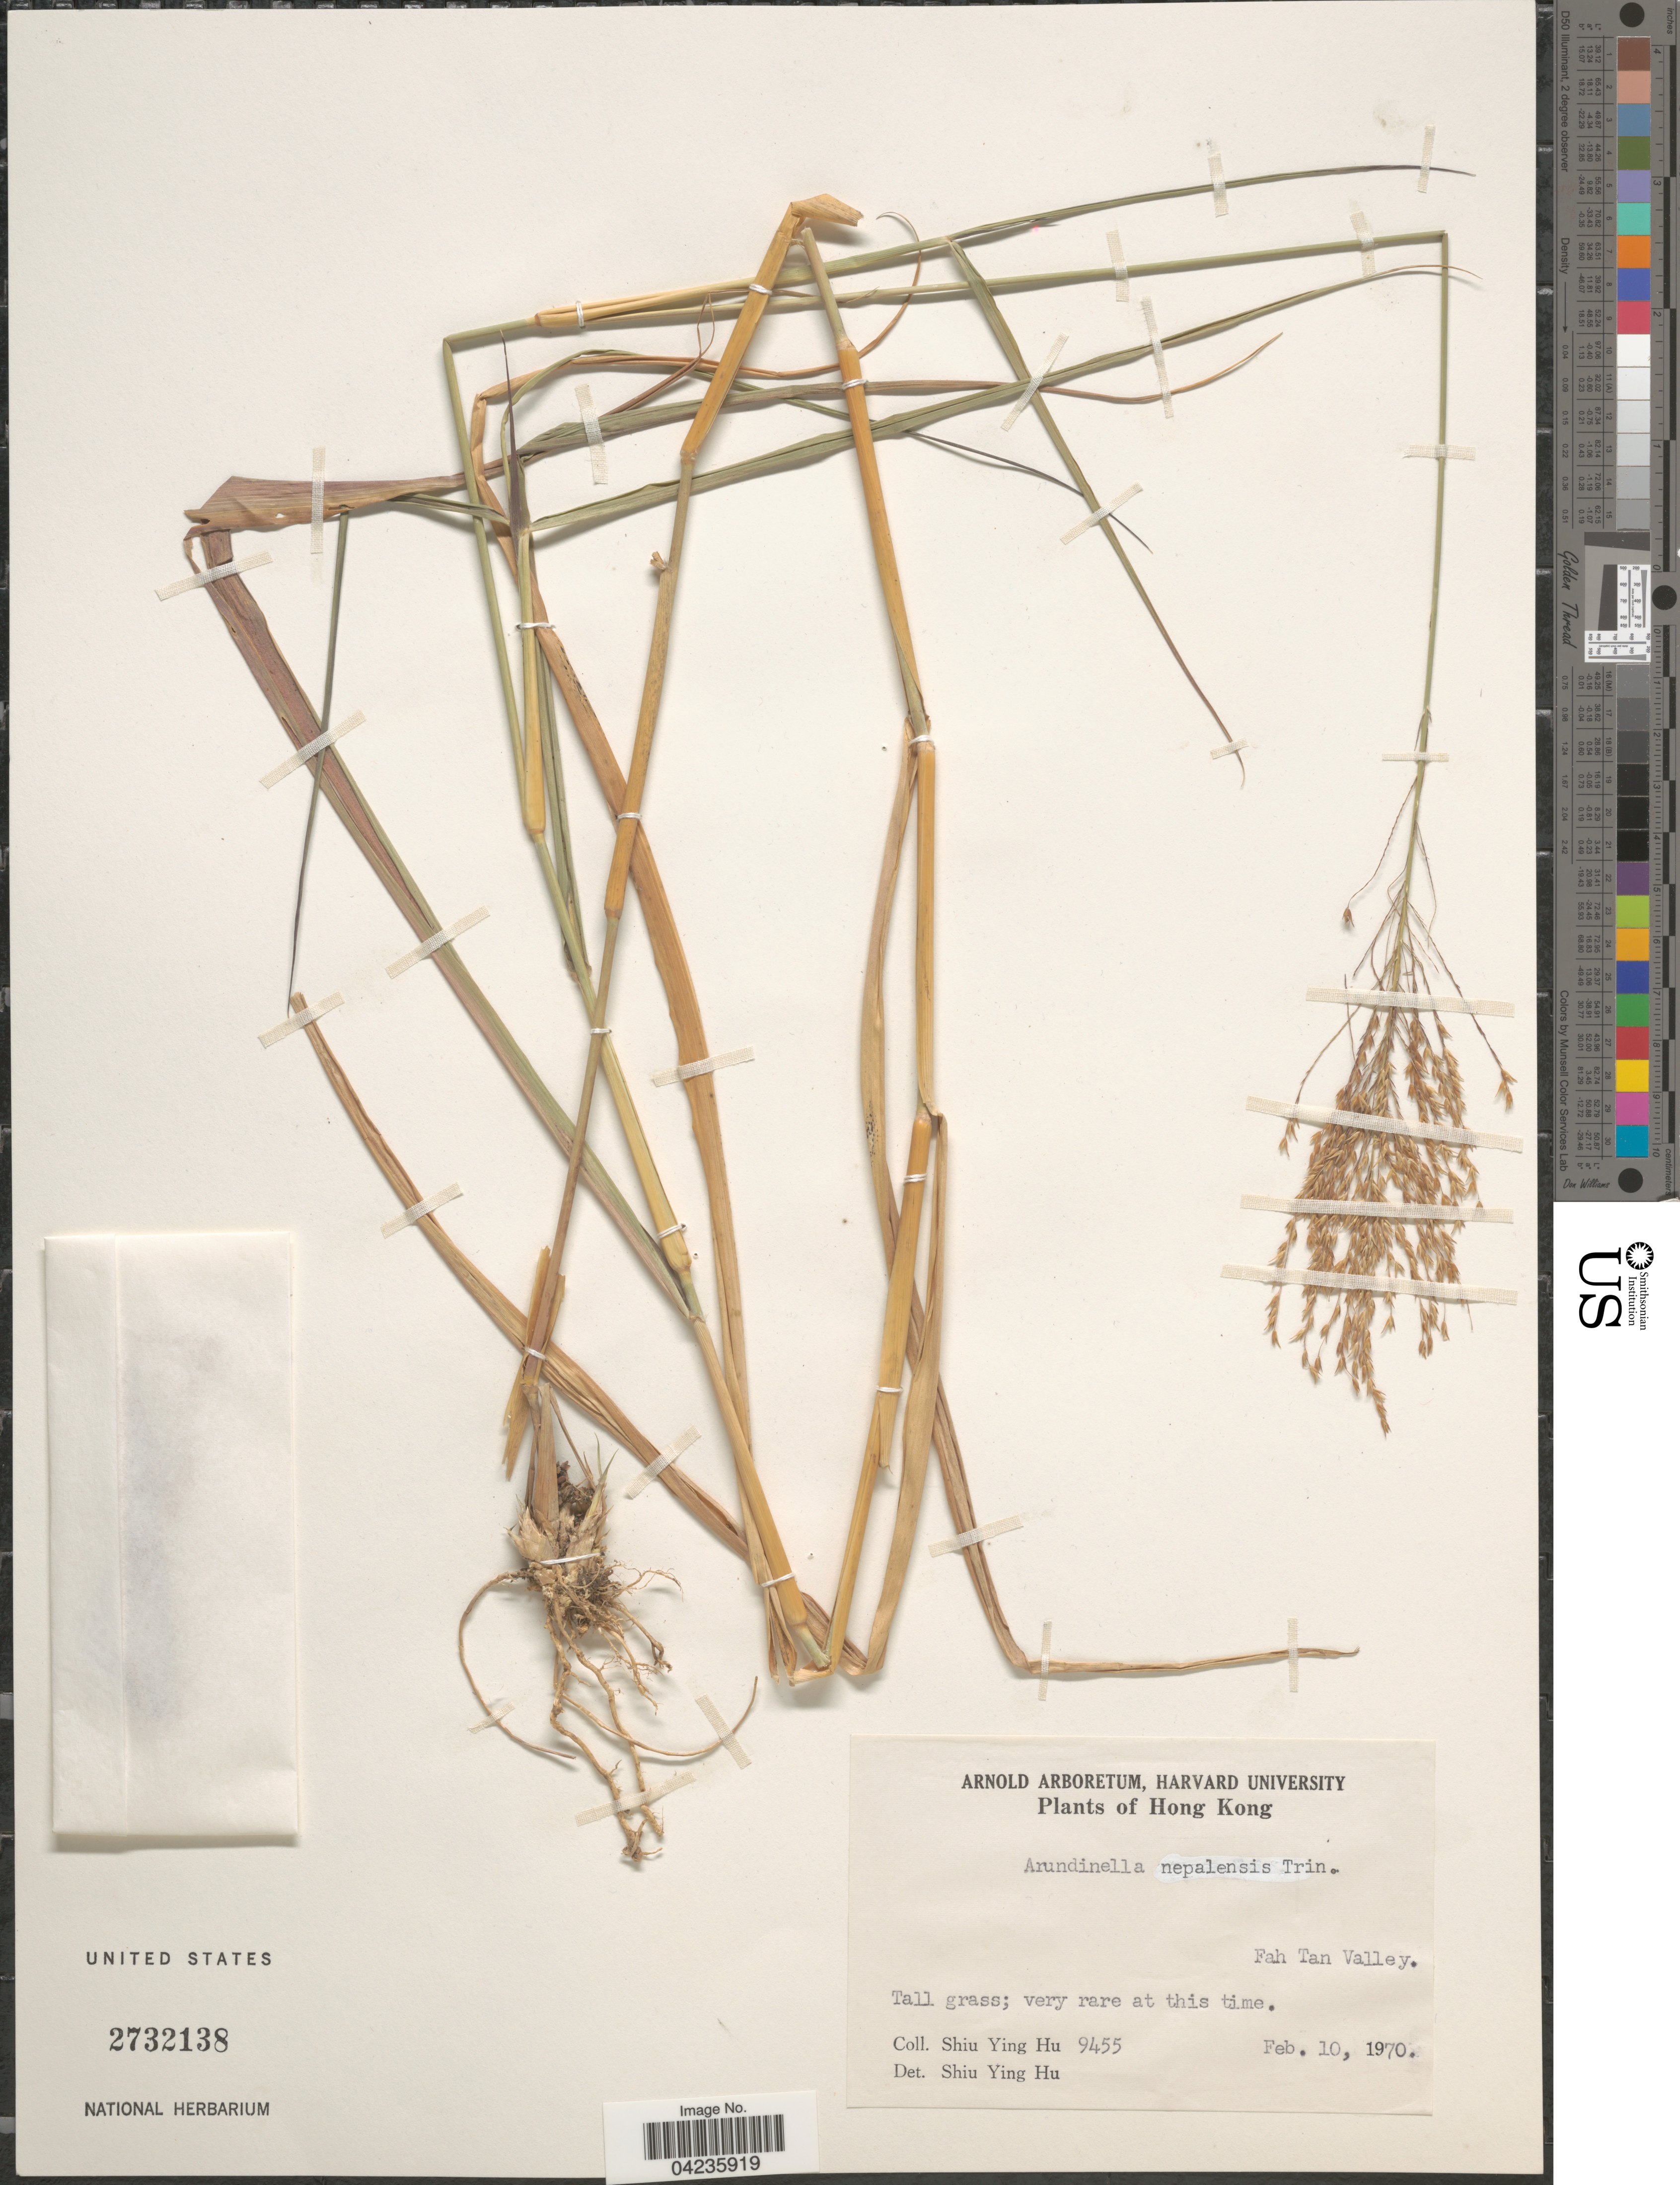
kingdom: Plantae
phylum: Tracheophyta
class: Liliopsida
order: Poales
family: Poaceae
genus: Arundinella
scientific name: Arundinella nepalensis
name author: Trin.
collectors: S. Y. Hu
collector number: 9455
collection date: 1970-02-10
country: China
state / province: Hong Kong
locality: Fah Tan Valley.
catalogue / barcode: US 2732138